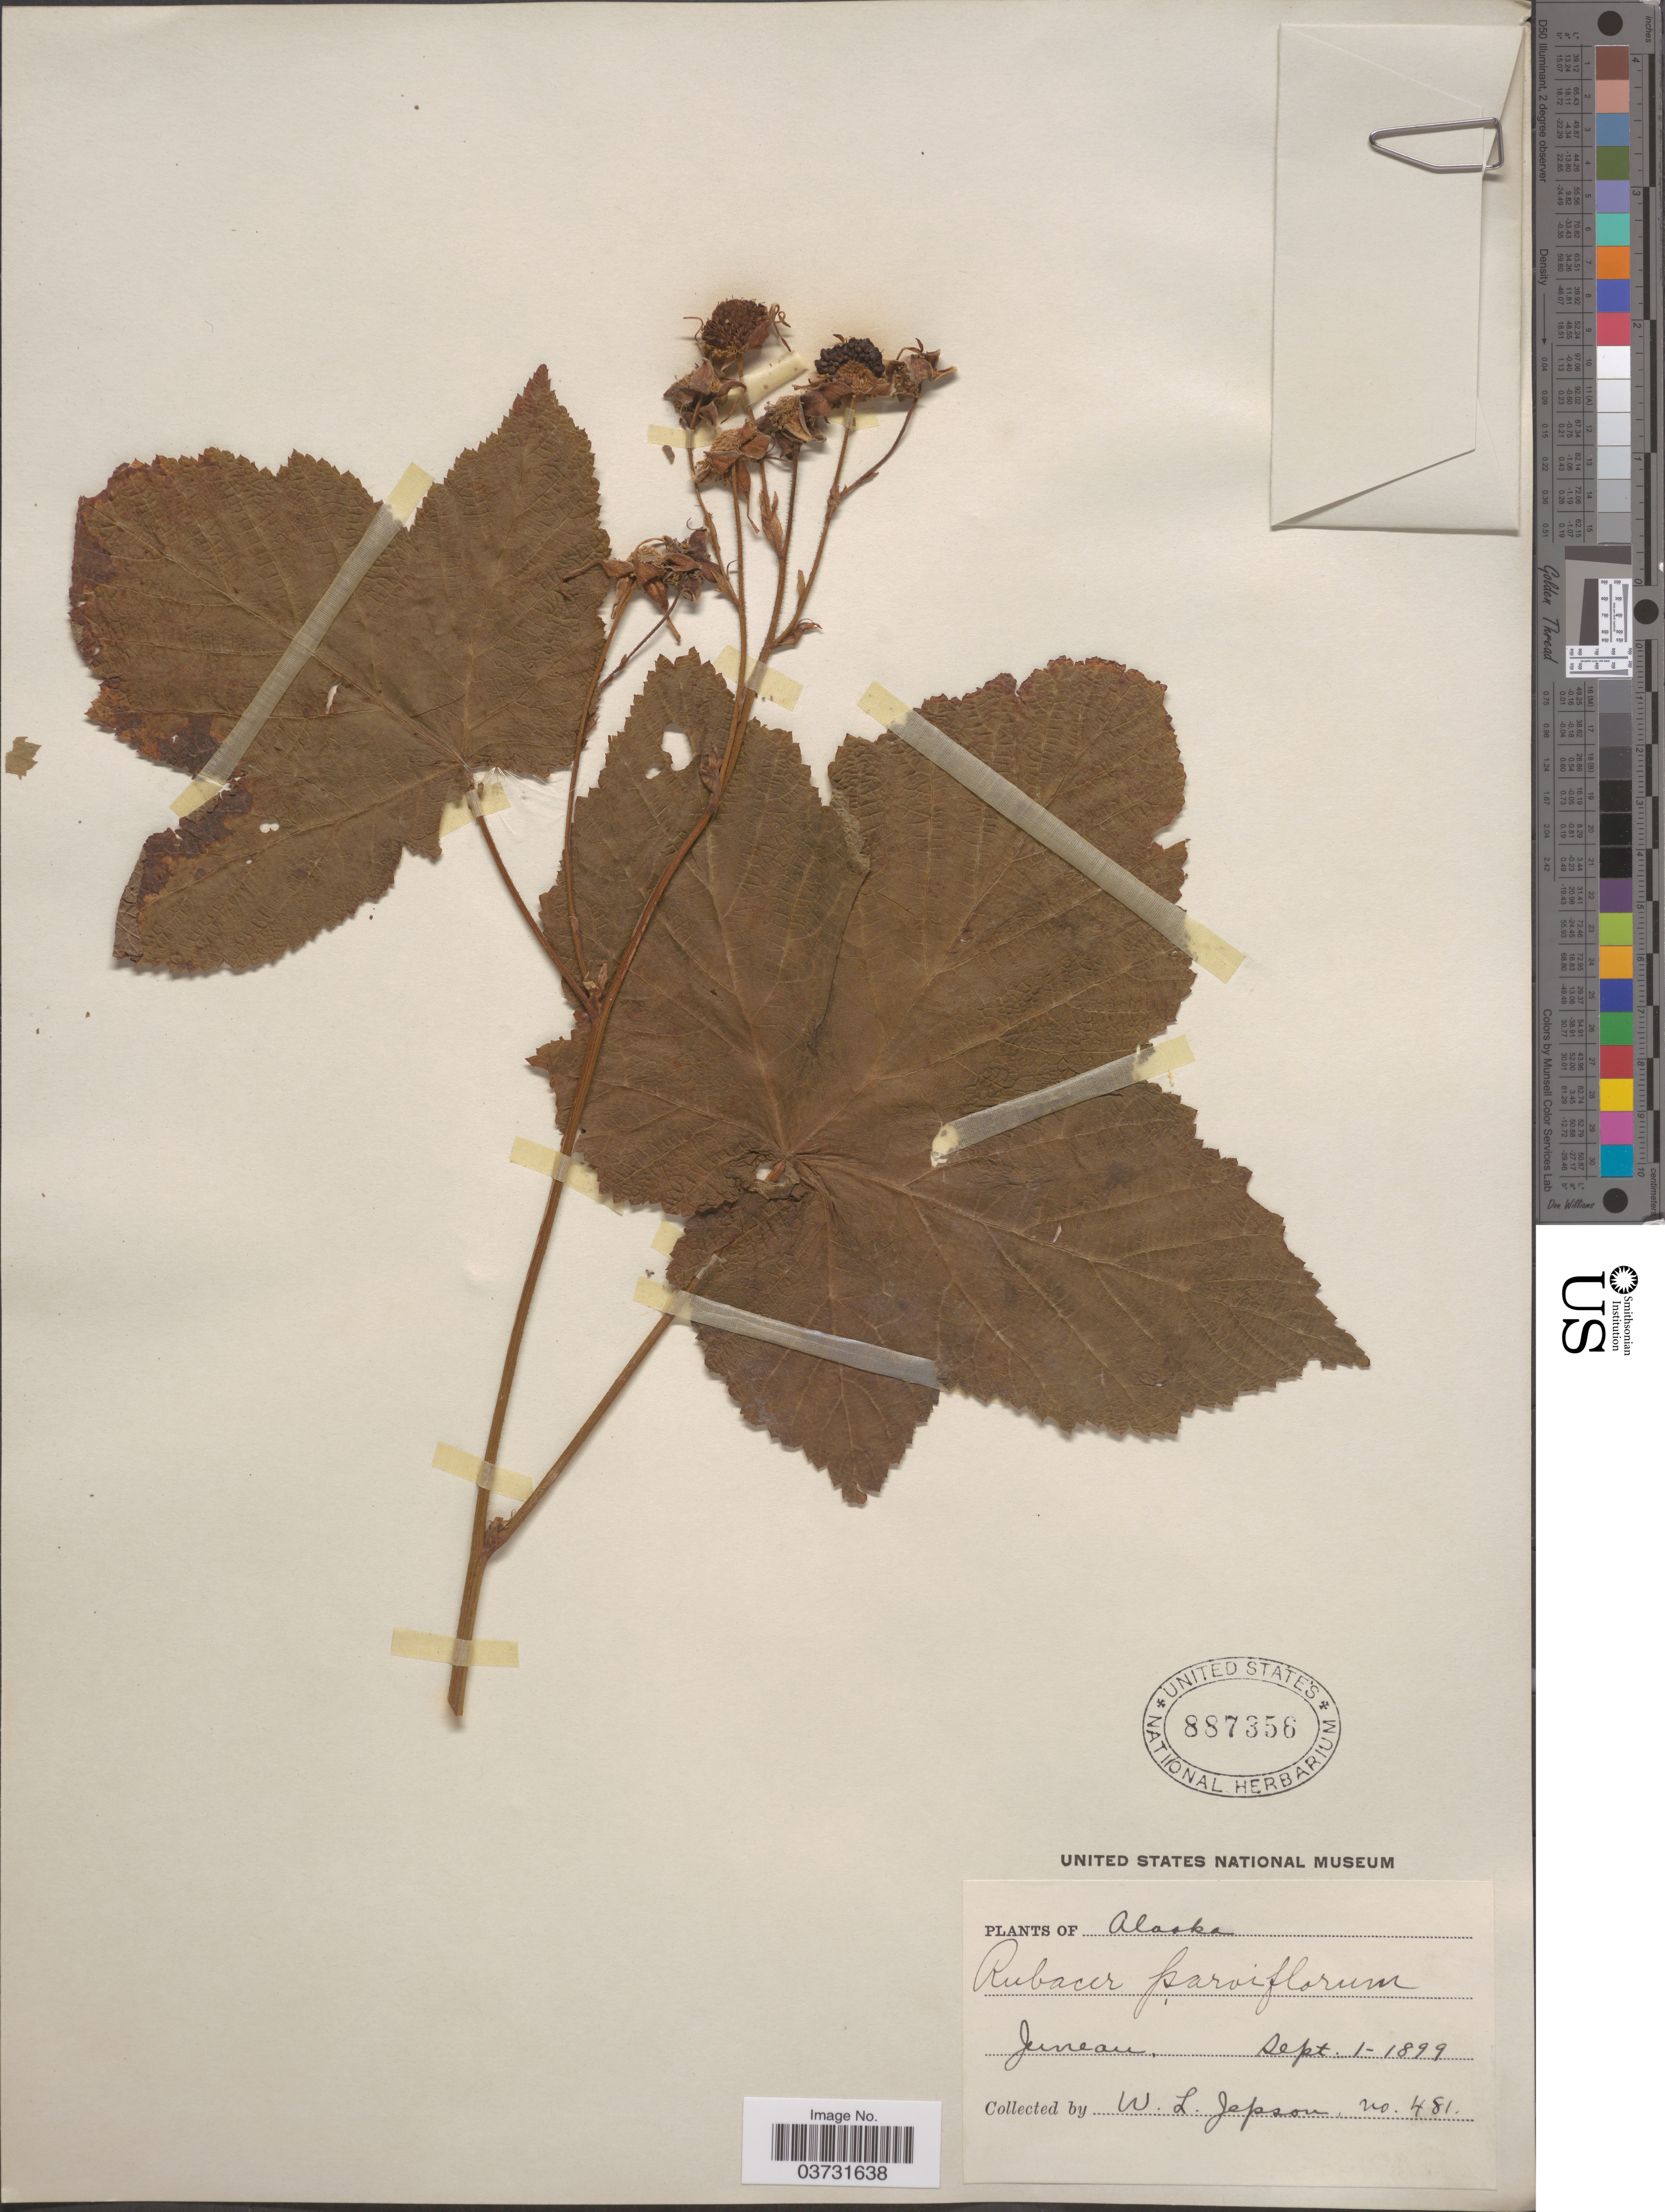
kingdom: Plantae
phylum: Tracheophyta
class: Magnoliopsida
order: Rosales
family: Rosaceae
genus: Rubus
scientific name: Rubus nutkanus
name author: Moc. ex Ser.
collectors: W. L. Jepson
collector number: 481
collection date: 1899-09-01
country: United States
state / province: Alaska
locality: Juneau.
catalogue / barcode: US 887356